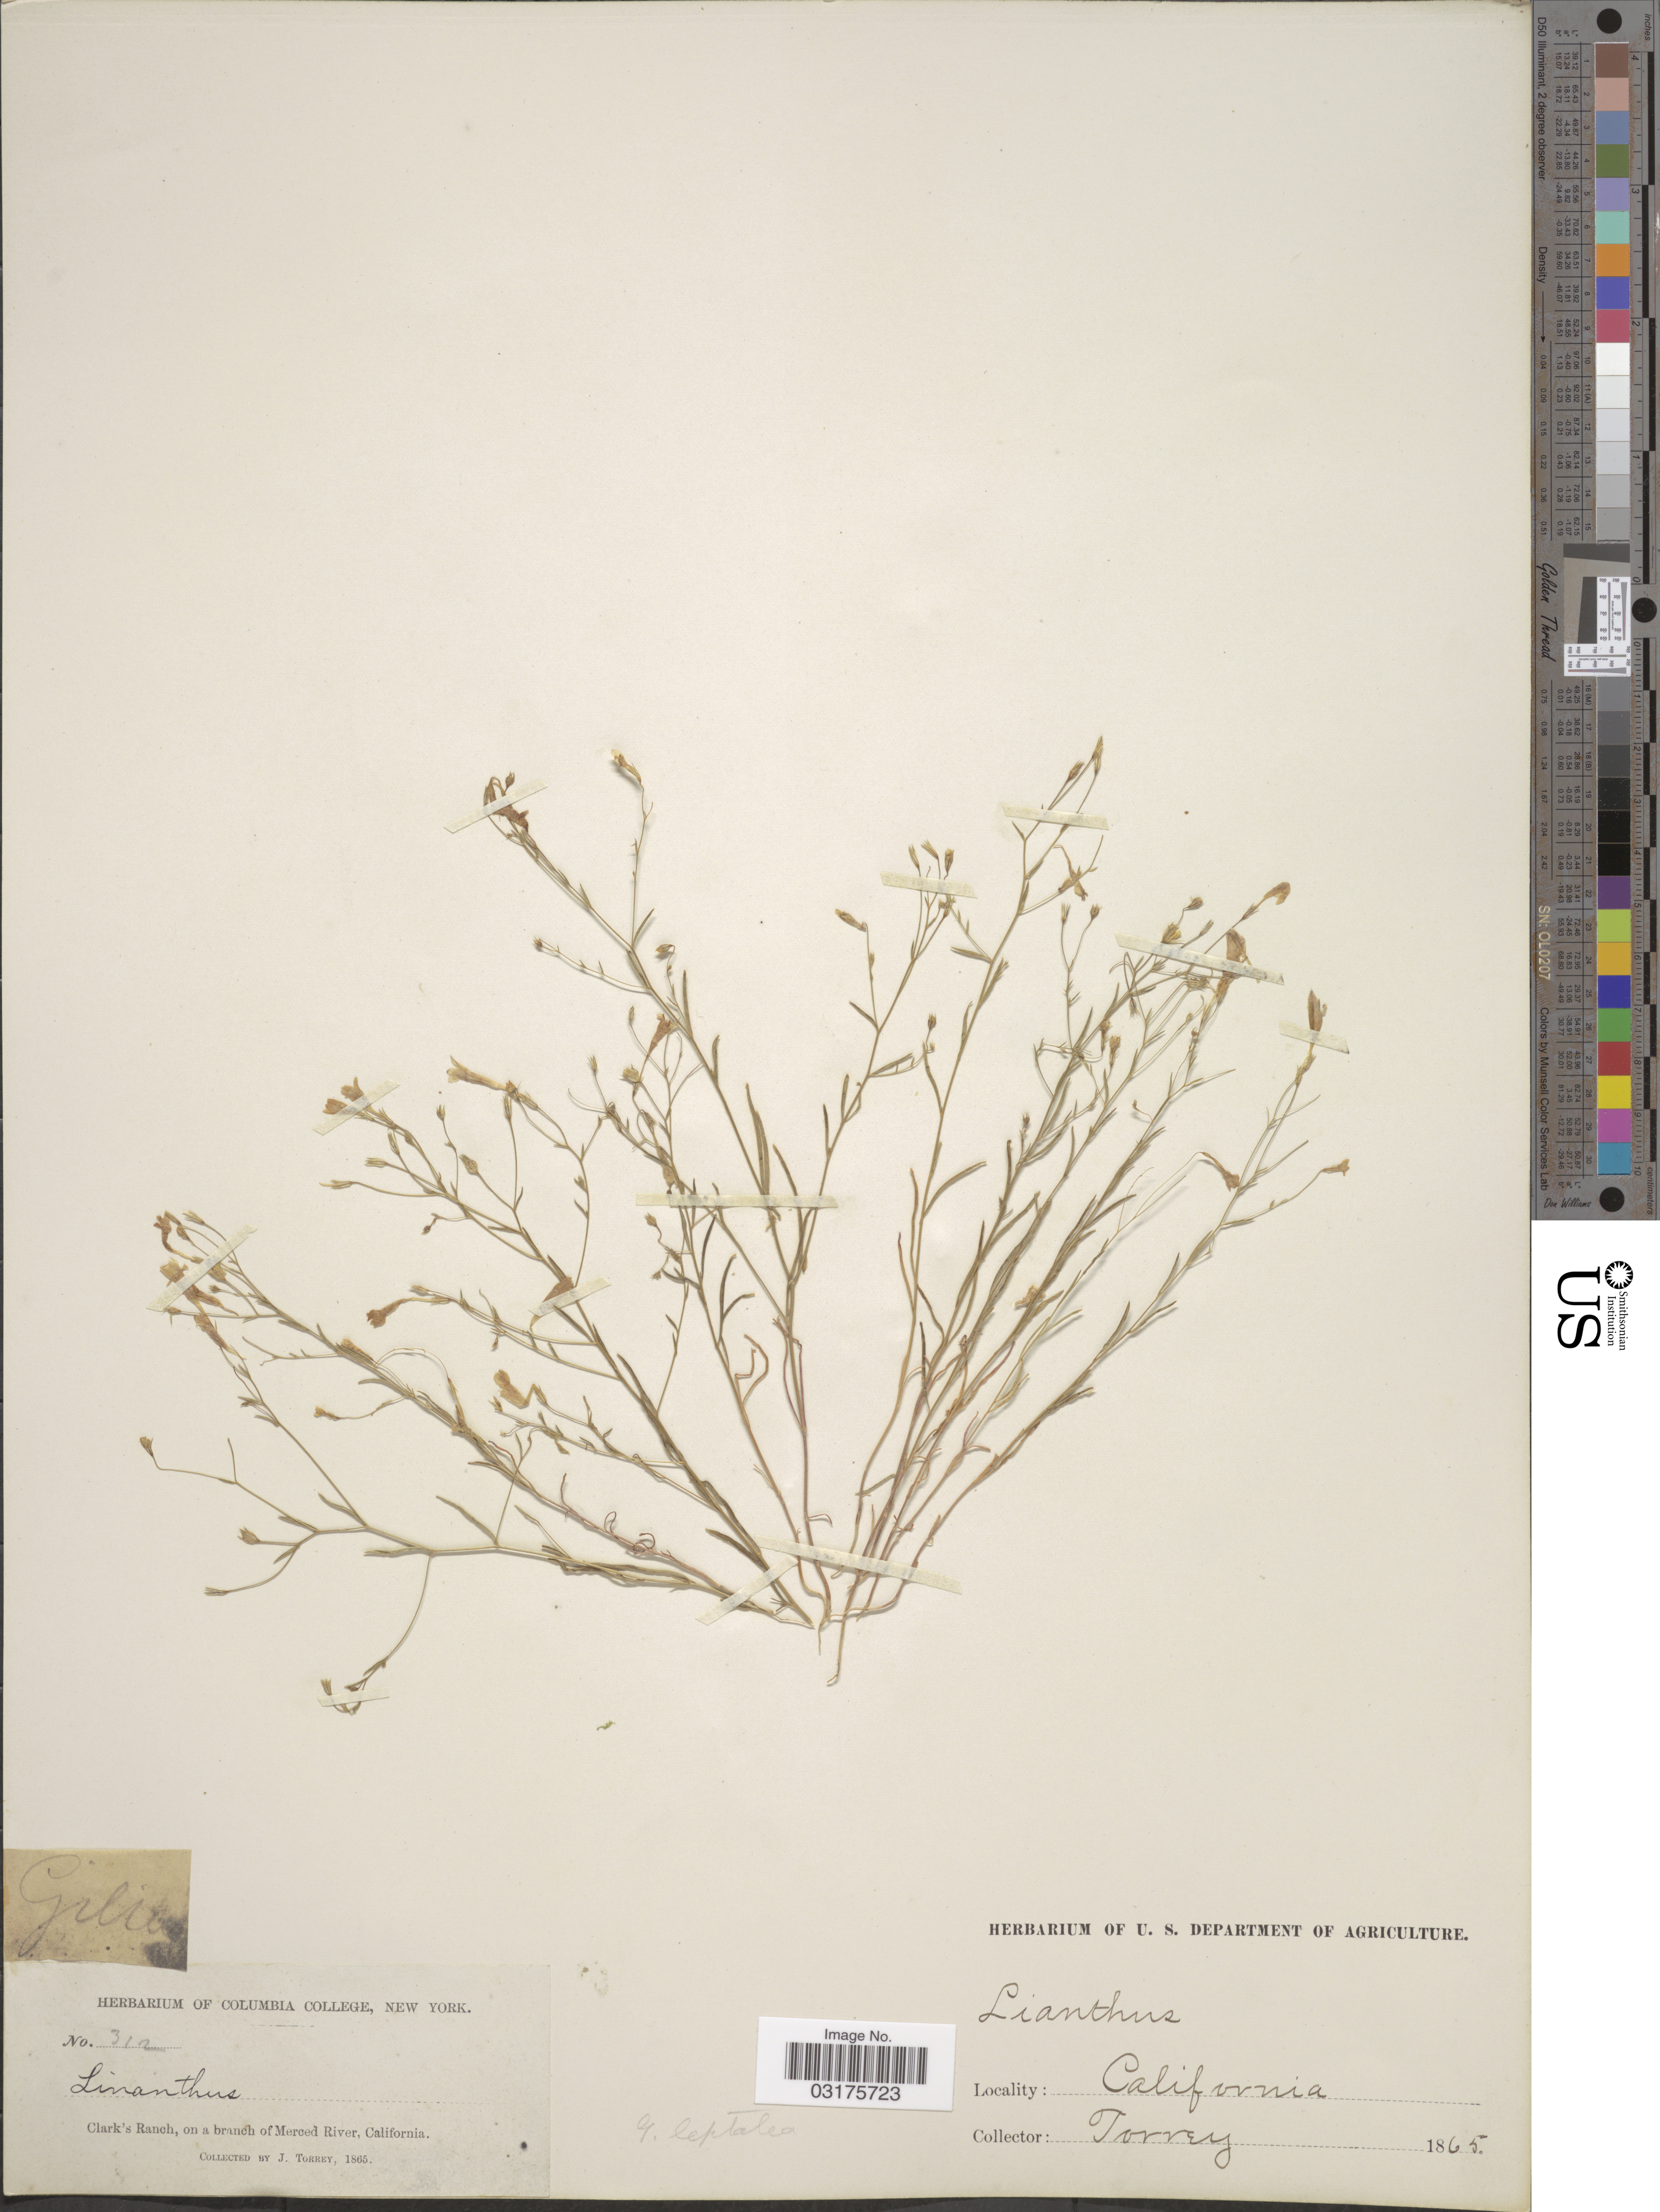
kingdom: Plantae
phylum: Tracheophyta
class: Magnoliopsida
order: Ericales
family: Polemoniaceae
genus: Navarretia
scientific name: Navarretia leptalea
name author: (A. Gray) L.A. Johnson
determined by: Strong, Mark T., (BOT), Smithsonian Institution - National Museum of Natural History (UNITED STATES)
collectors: J. Torrey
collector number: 312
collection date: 1865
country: United States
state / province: California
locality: Clark's Ranch, on a branch of Merced River.